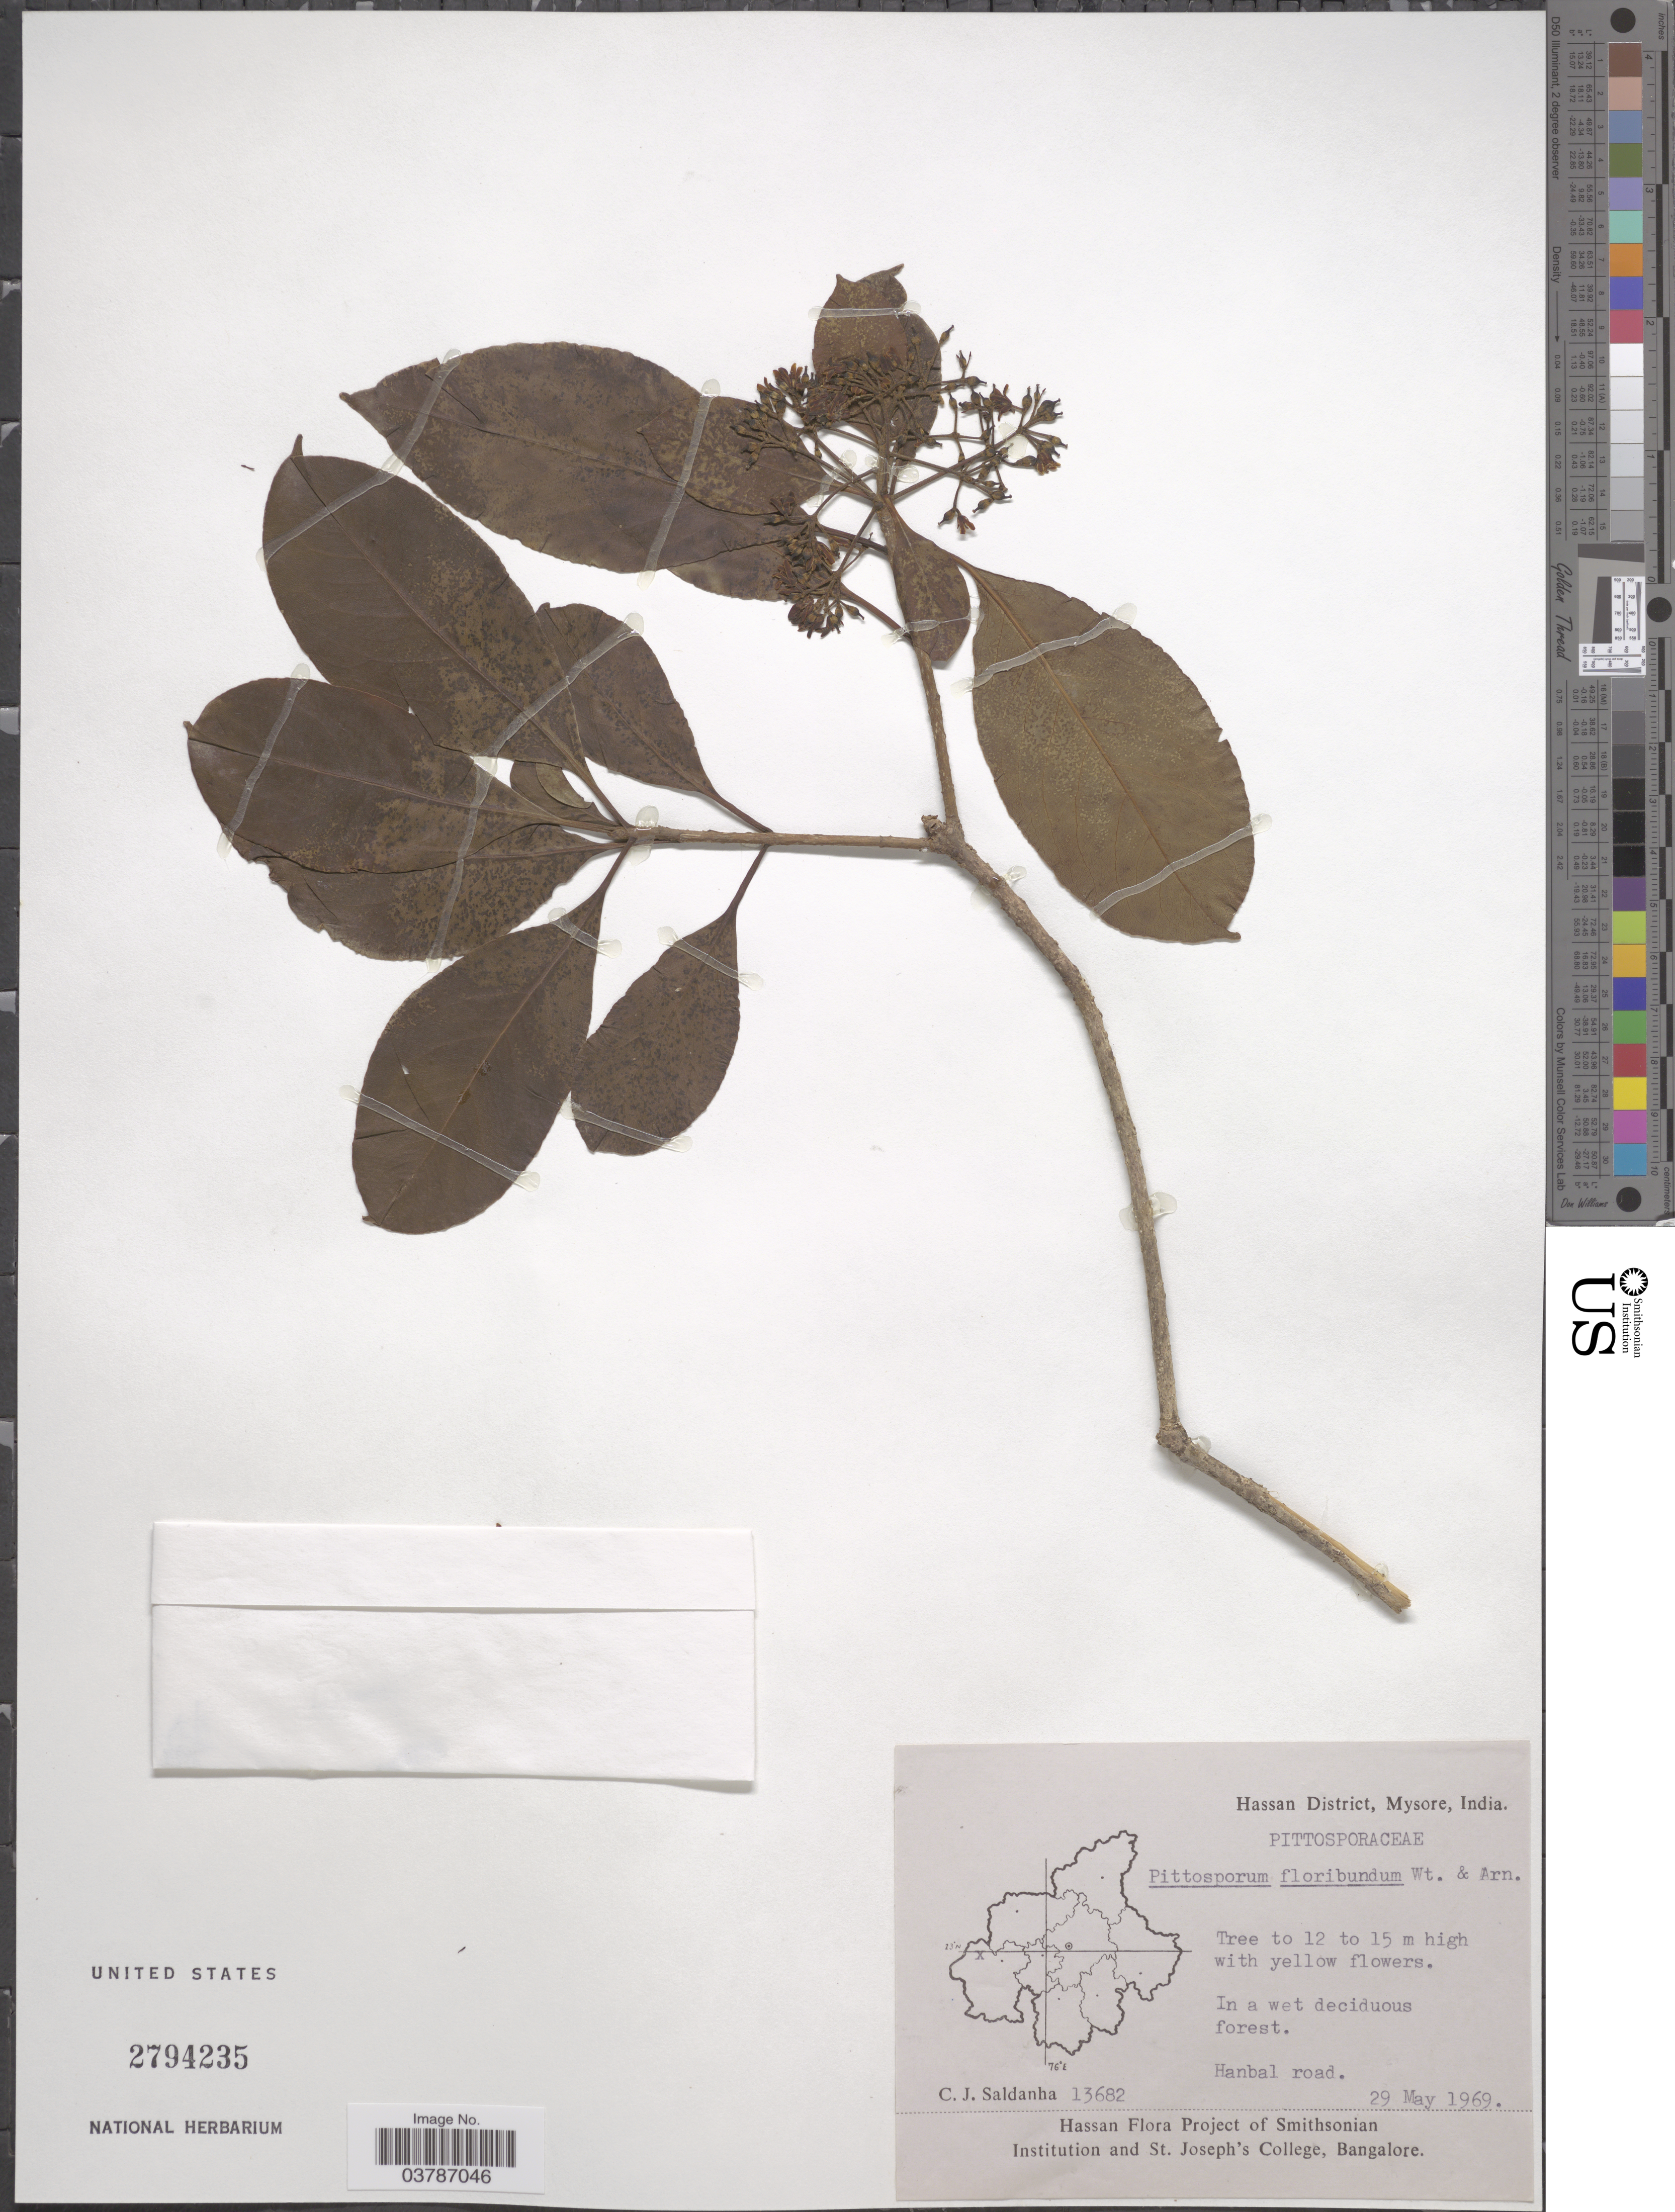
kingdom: Plantae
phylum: Tracheophyta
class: Magnoliopsida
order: Apiales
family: Pittosporaceae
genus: Pittosporum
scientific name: Pittosporum floribundum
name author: Wight & Arn.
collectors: C. J. Saldanha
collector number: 13682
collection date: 1969-05-29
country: India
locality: Hassan District, Mysore. Hanbal road.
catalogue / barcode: US 2794235